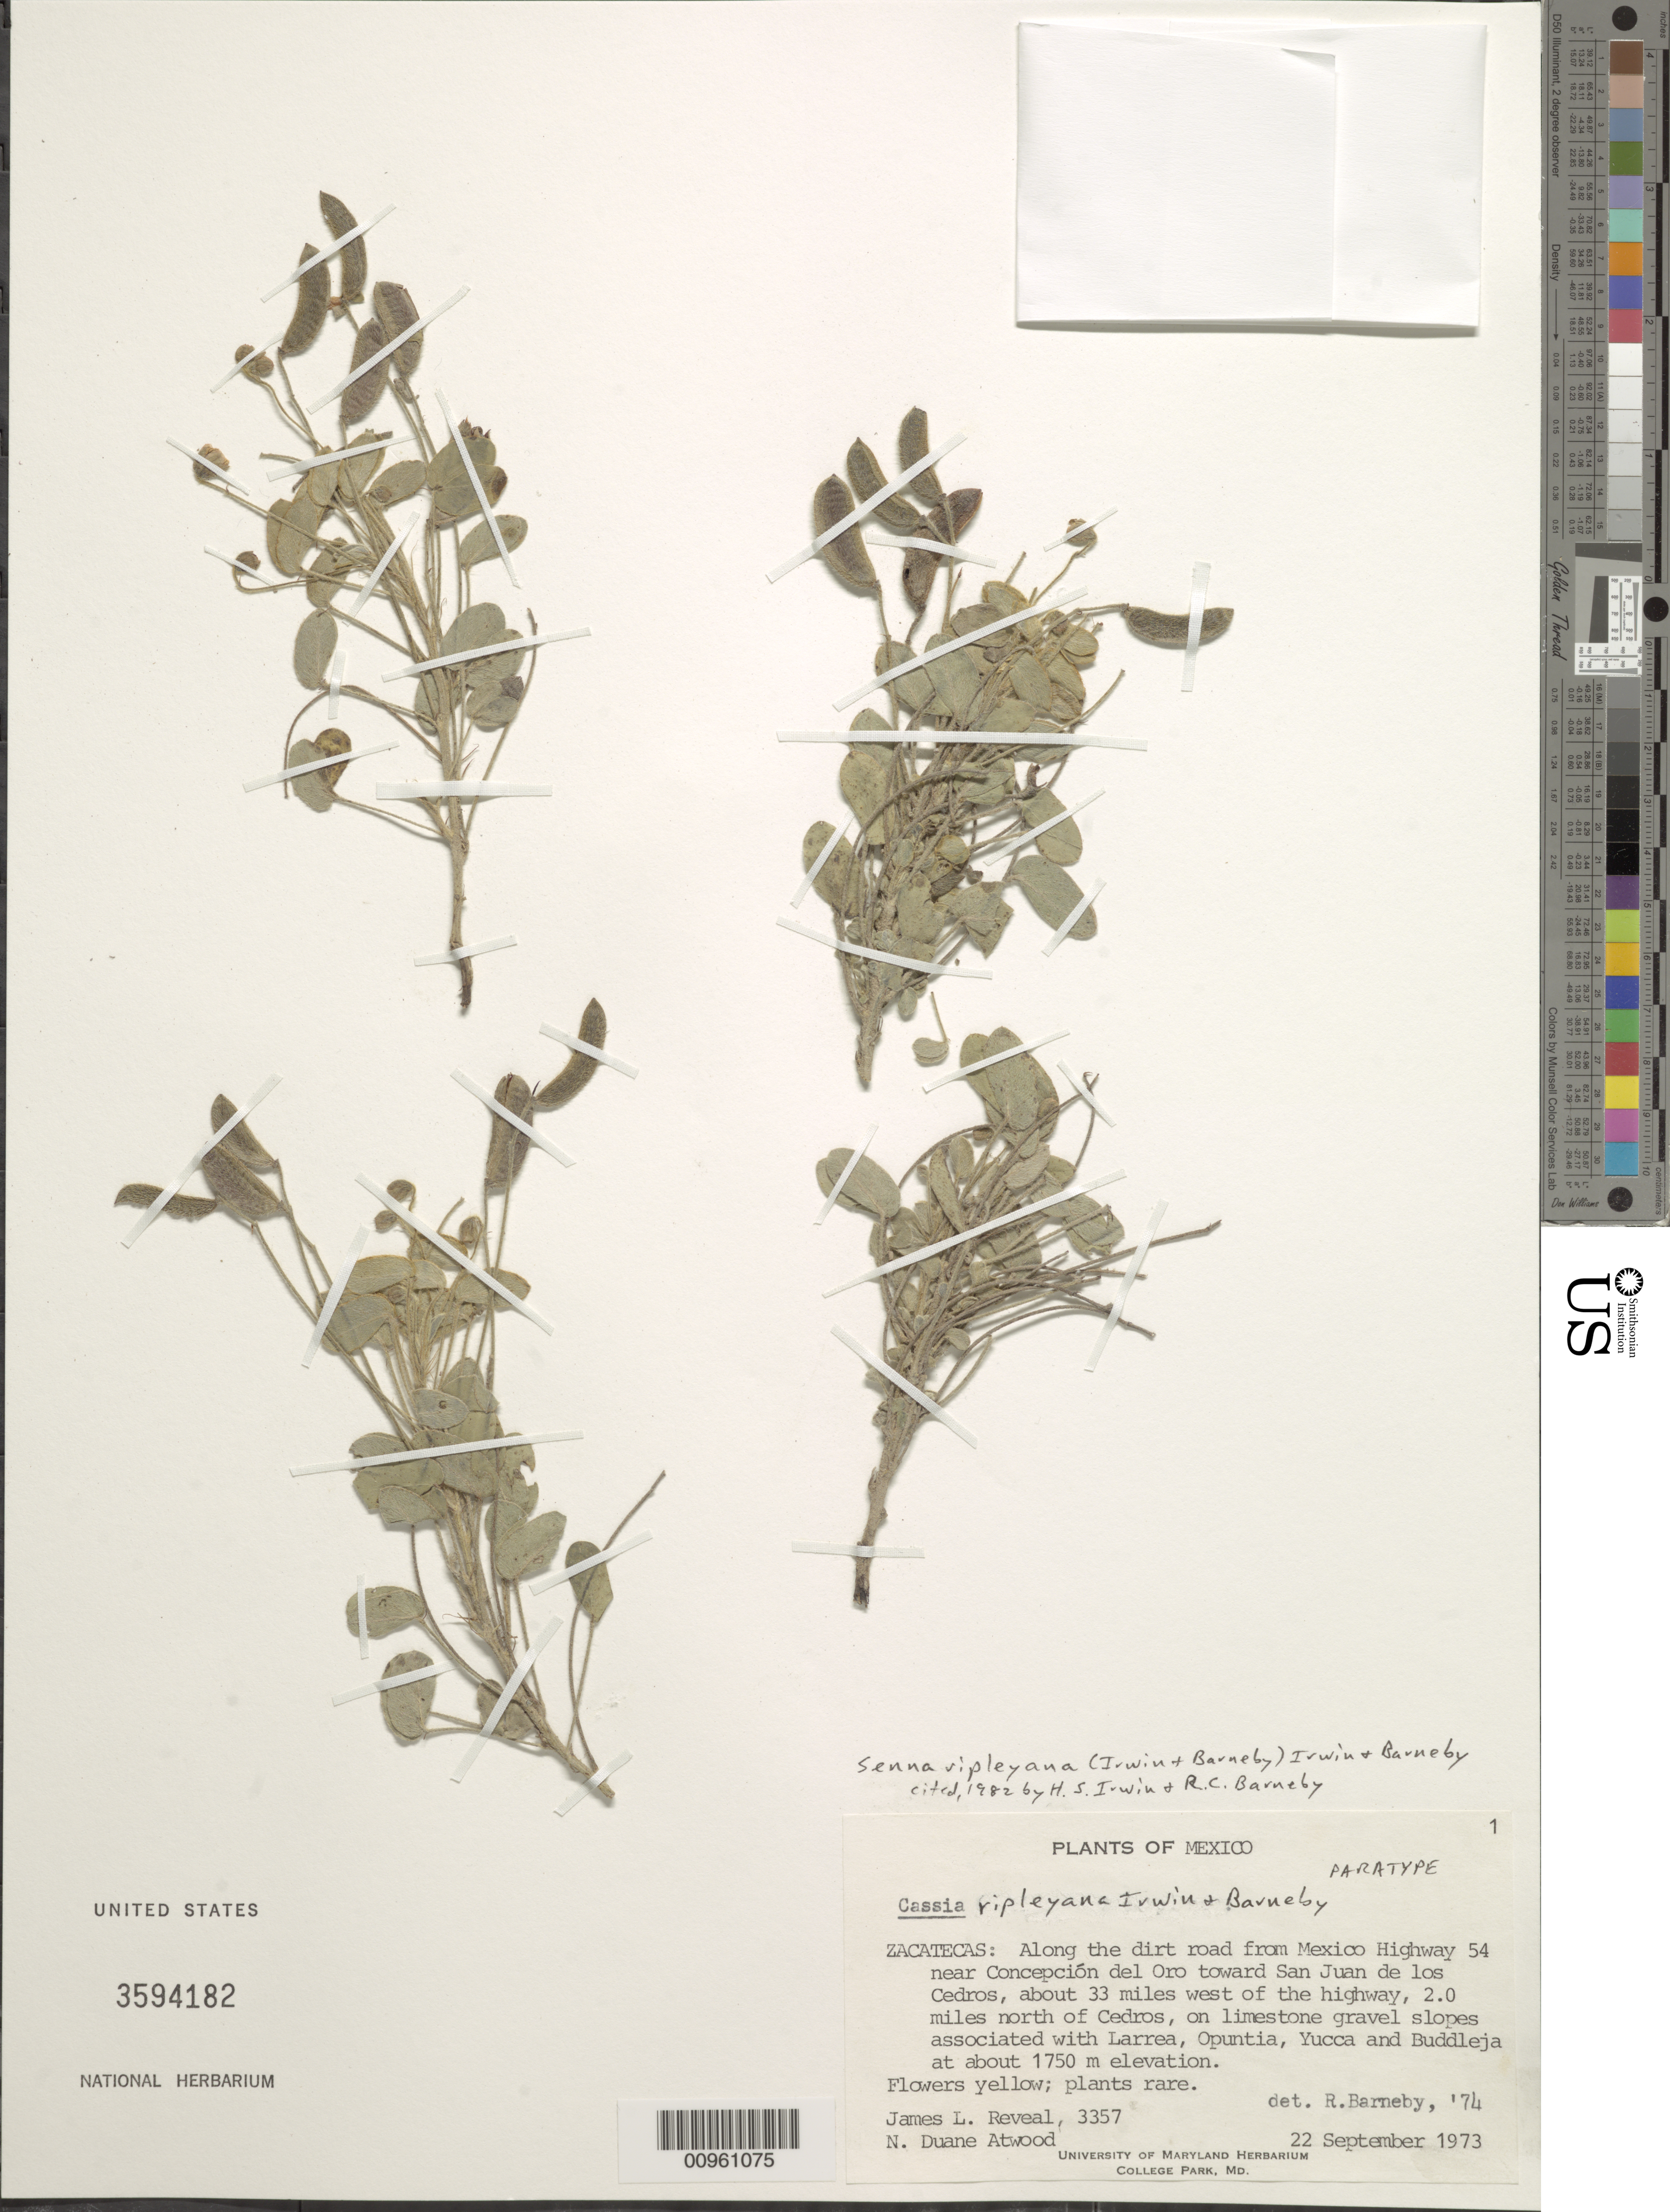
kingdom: Plantae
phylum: Tracheophyta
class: Magnoliopsida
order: Fabales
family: Fabaceae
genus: Senna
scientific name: Senna ripleyana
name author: (H.S. Irwin & Barneby) H.S. Irwin & Barneby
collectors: J. L. Reveal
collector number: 3357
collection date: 1973-09-22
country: Mexico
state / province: Zacatecas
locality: Along dirt road from Mexico Highway 54 near Concepcion del Oro toward San Juan de los Cedros, amout 33 miles W of the highway, 2.0 miles N of Cedros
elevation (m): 1750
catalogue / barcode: US 3594182